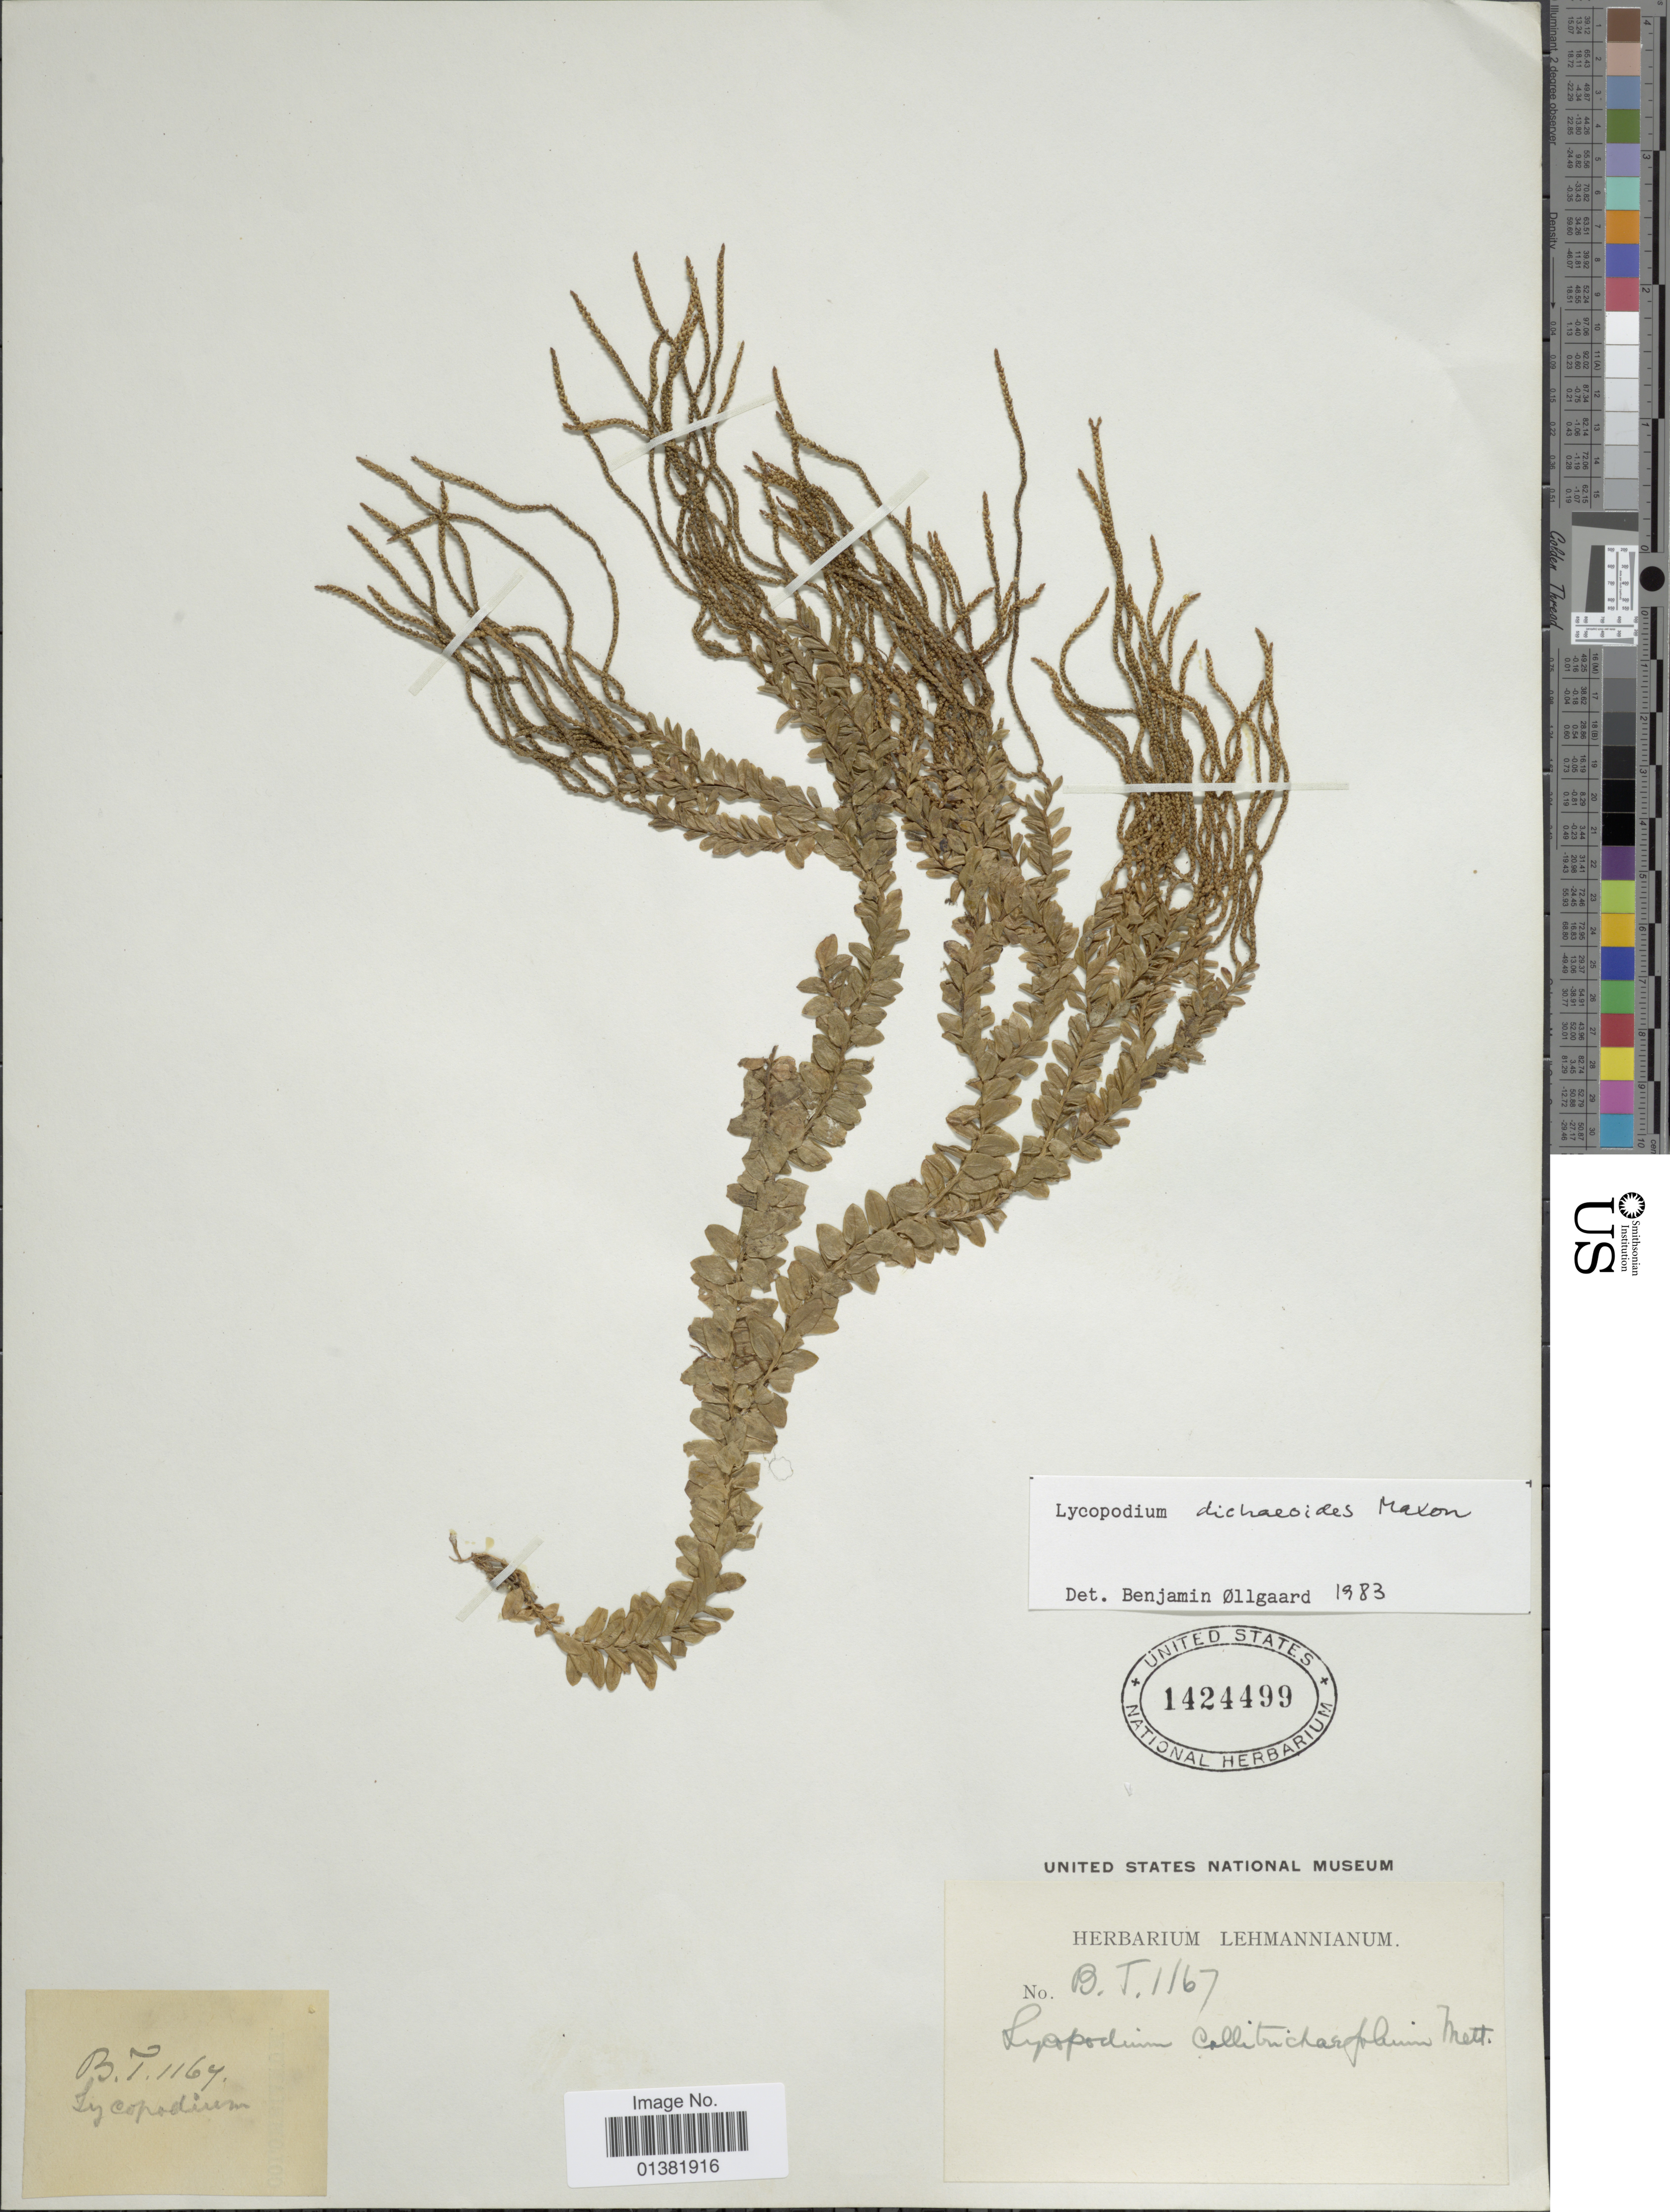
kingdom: Plantae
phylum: Tracheophyta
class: Lycopodiopsida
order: Lycopodiales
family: Lycopodiaceae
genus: Phlegmariurus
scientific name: Phlegmariurus dichaeoides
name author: (Maxon) B. Øllg.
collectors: ex herb. Lehmannianum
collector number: BT1167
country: Colombia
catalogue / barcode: US 1424499